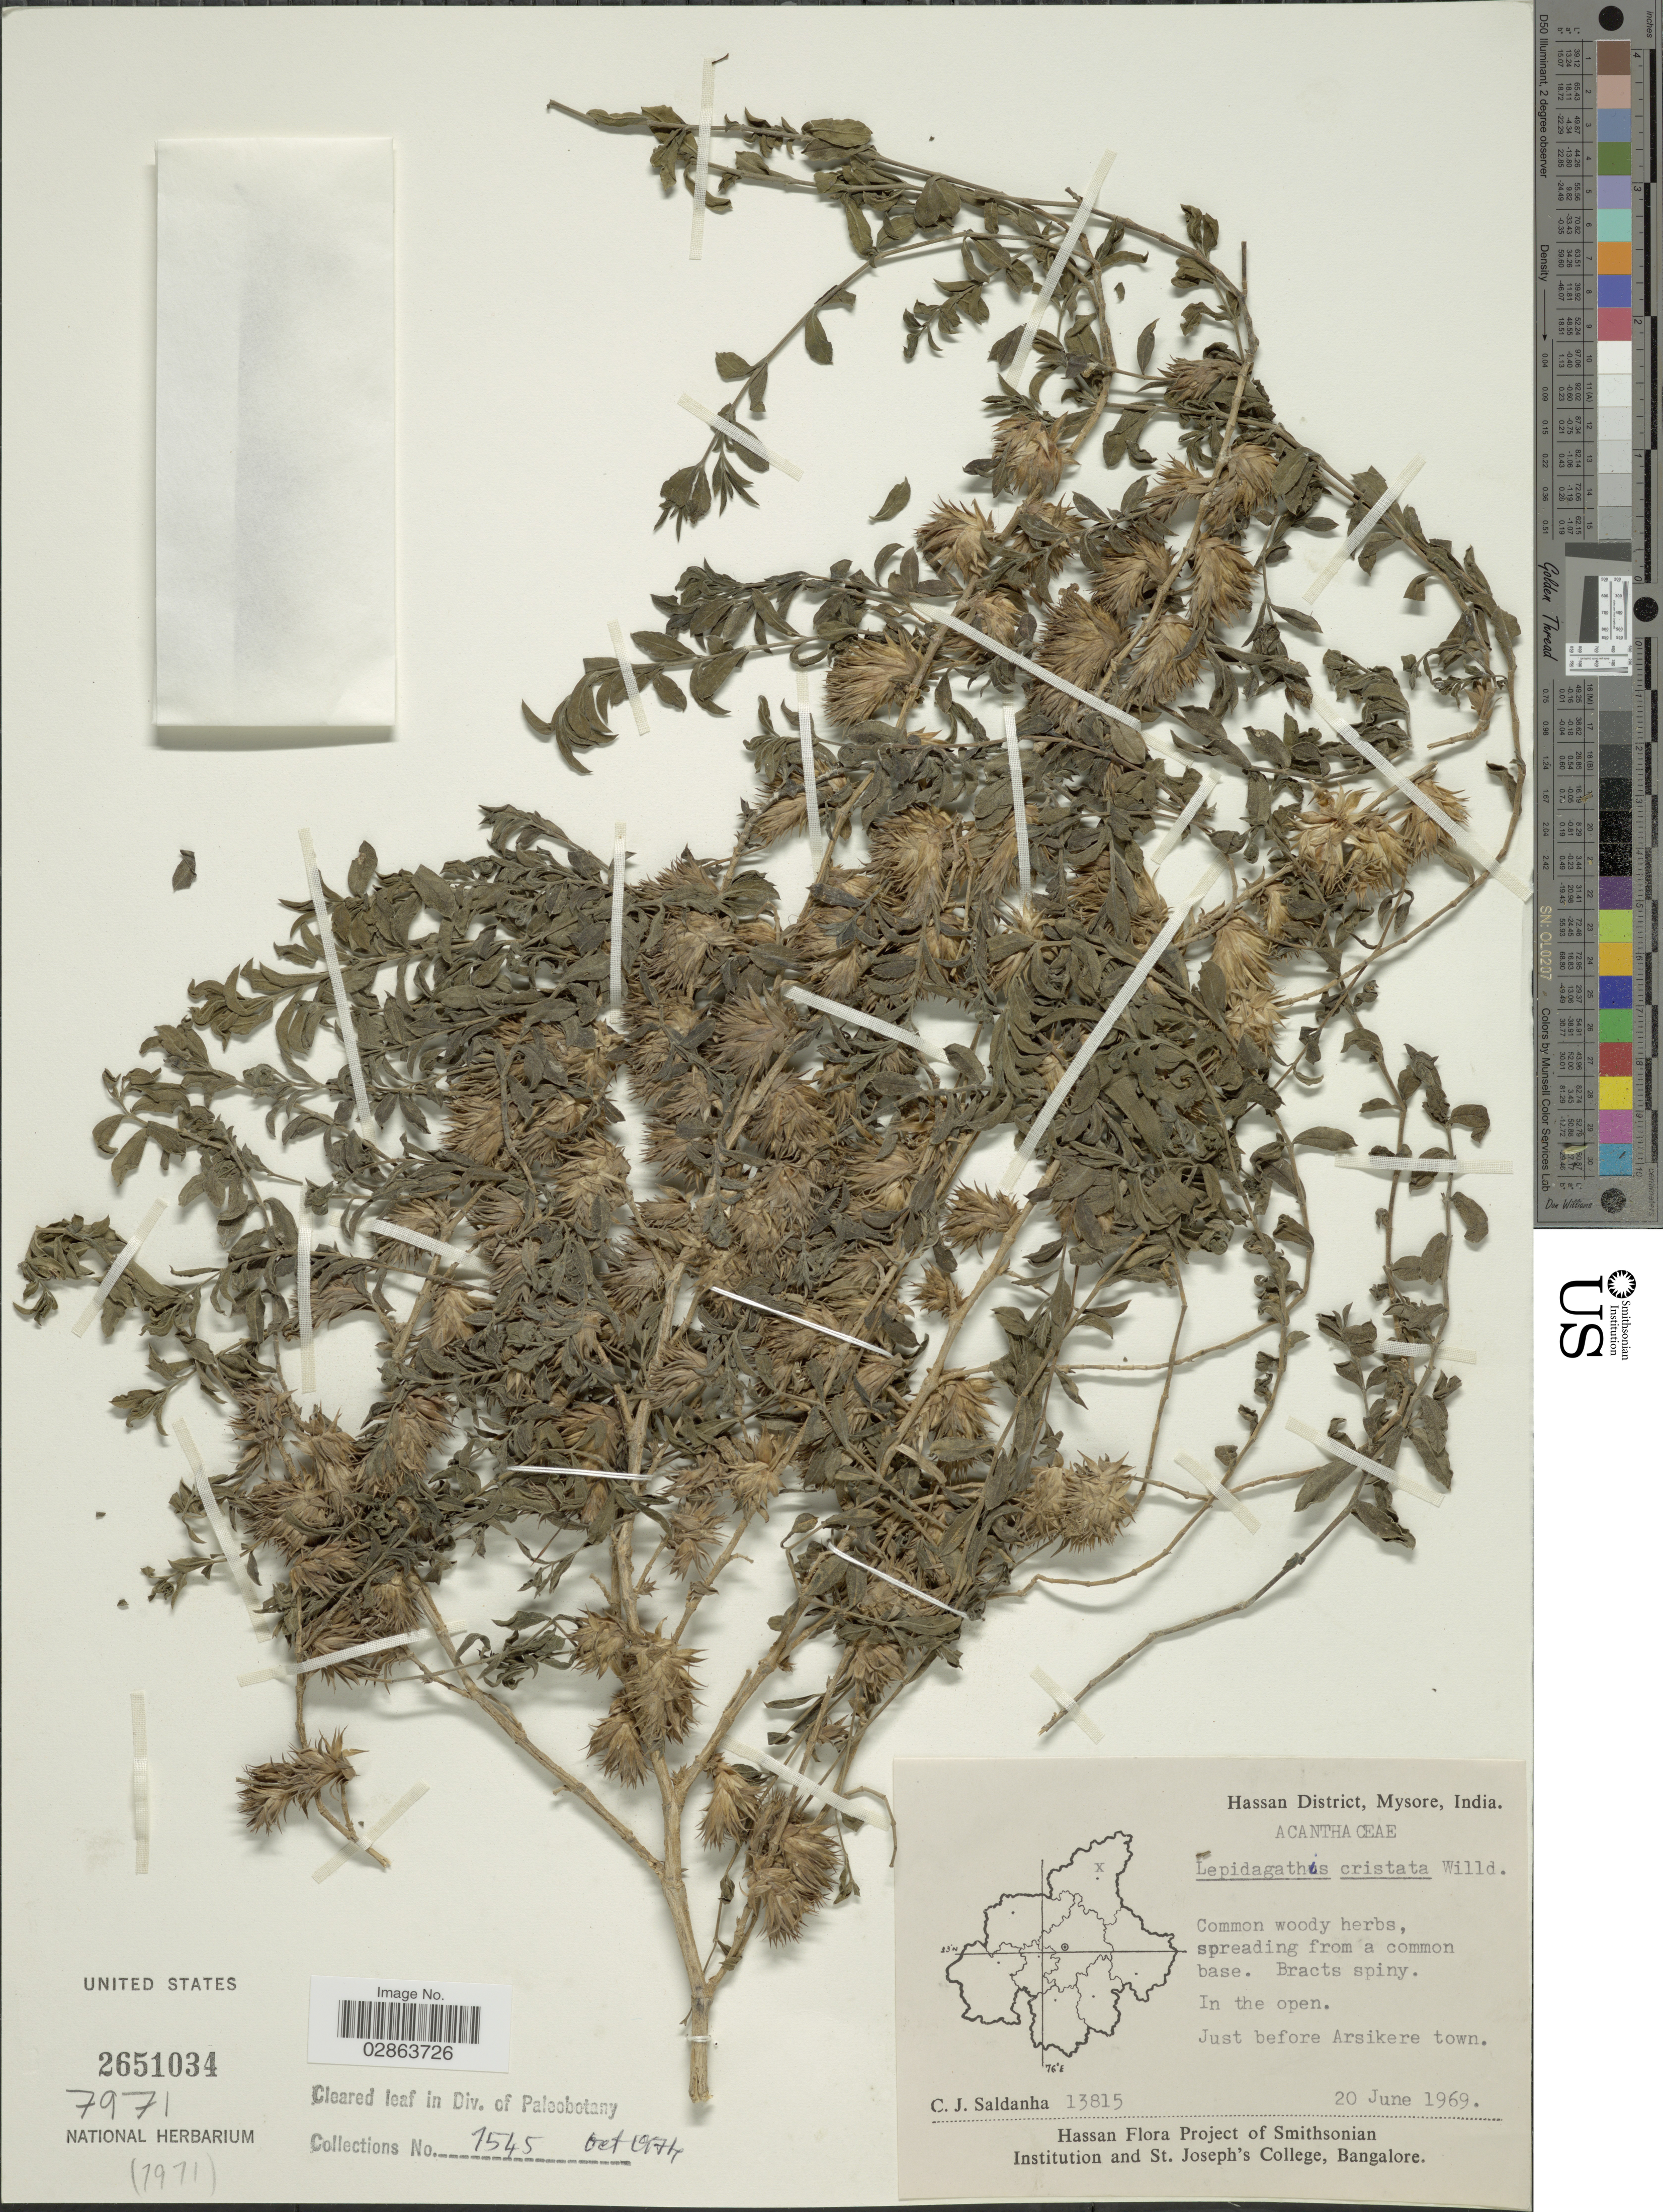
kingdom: Plantae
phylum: Tracheophyta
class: Magnoliopsida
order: Lamiales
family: Acanthaceae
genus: Lepidagathis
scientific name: Lepidagathis cristata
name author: Willd.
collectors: C. J. Saldanha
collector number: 13815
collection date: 1969-06-20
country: India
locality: Hassan District, Mysore. Just before Arsikere town.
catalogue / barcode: US 2651034